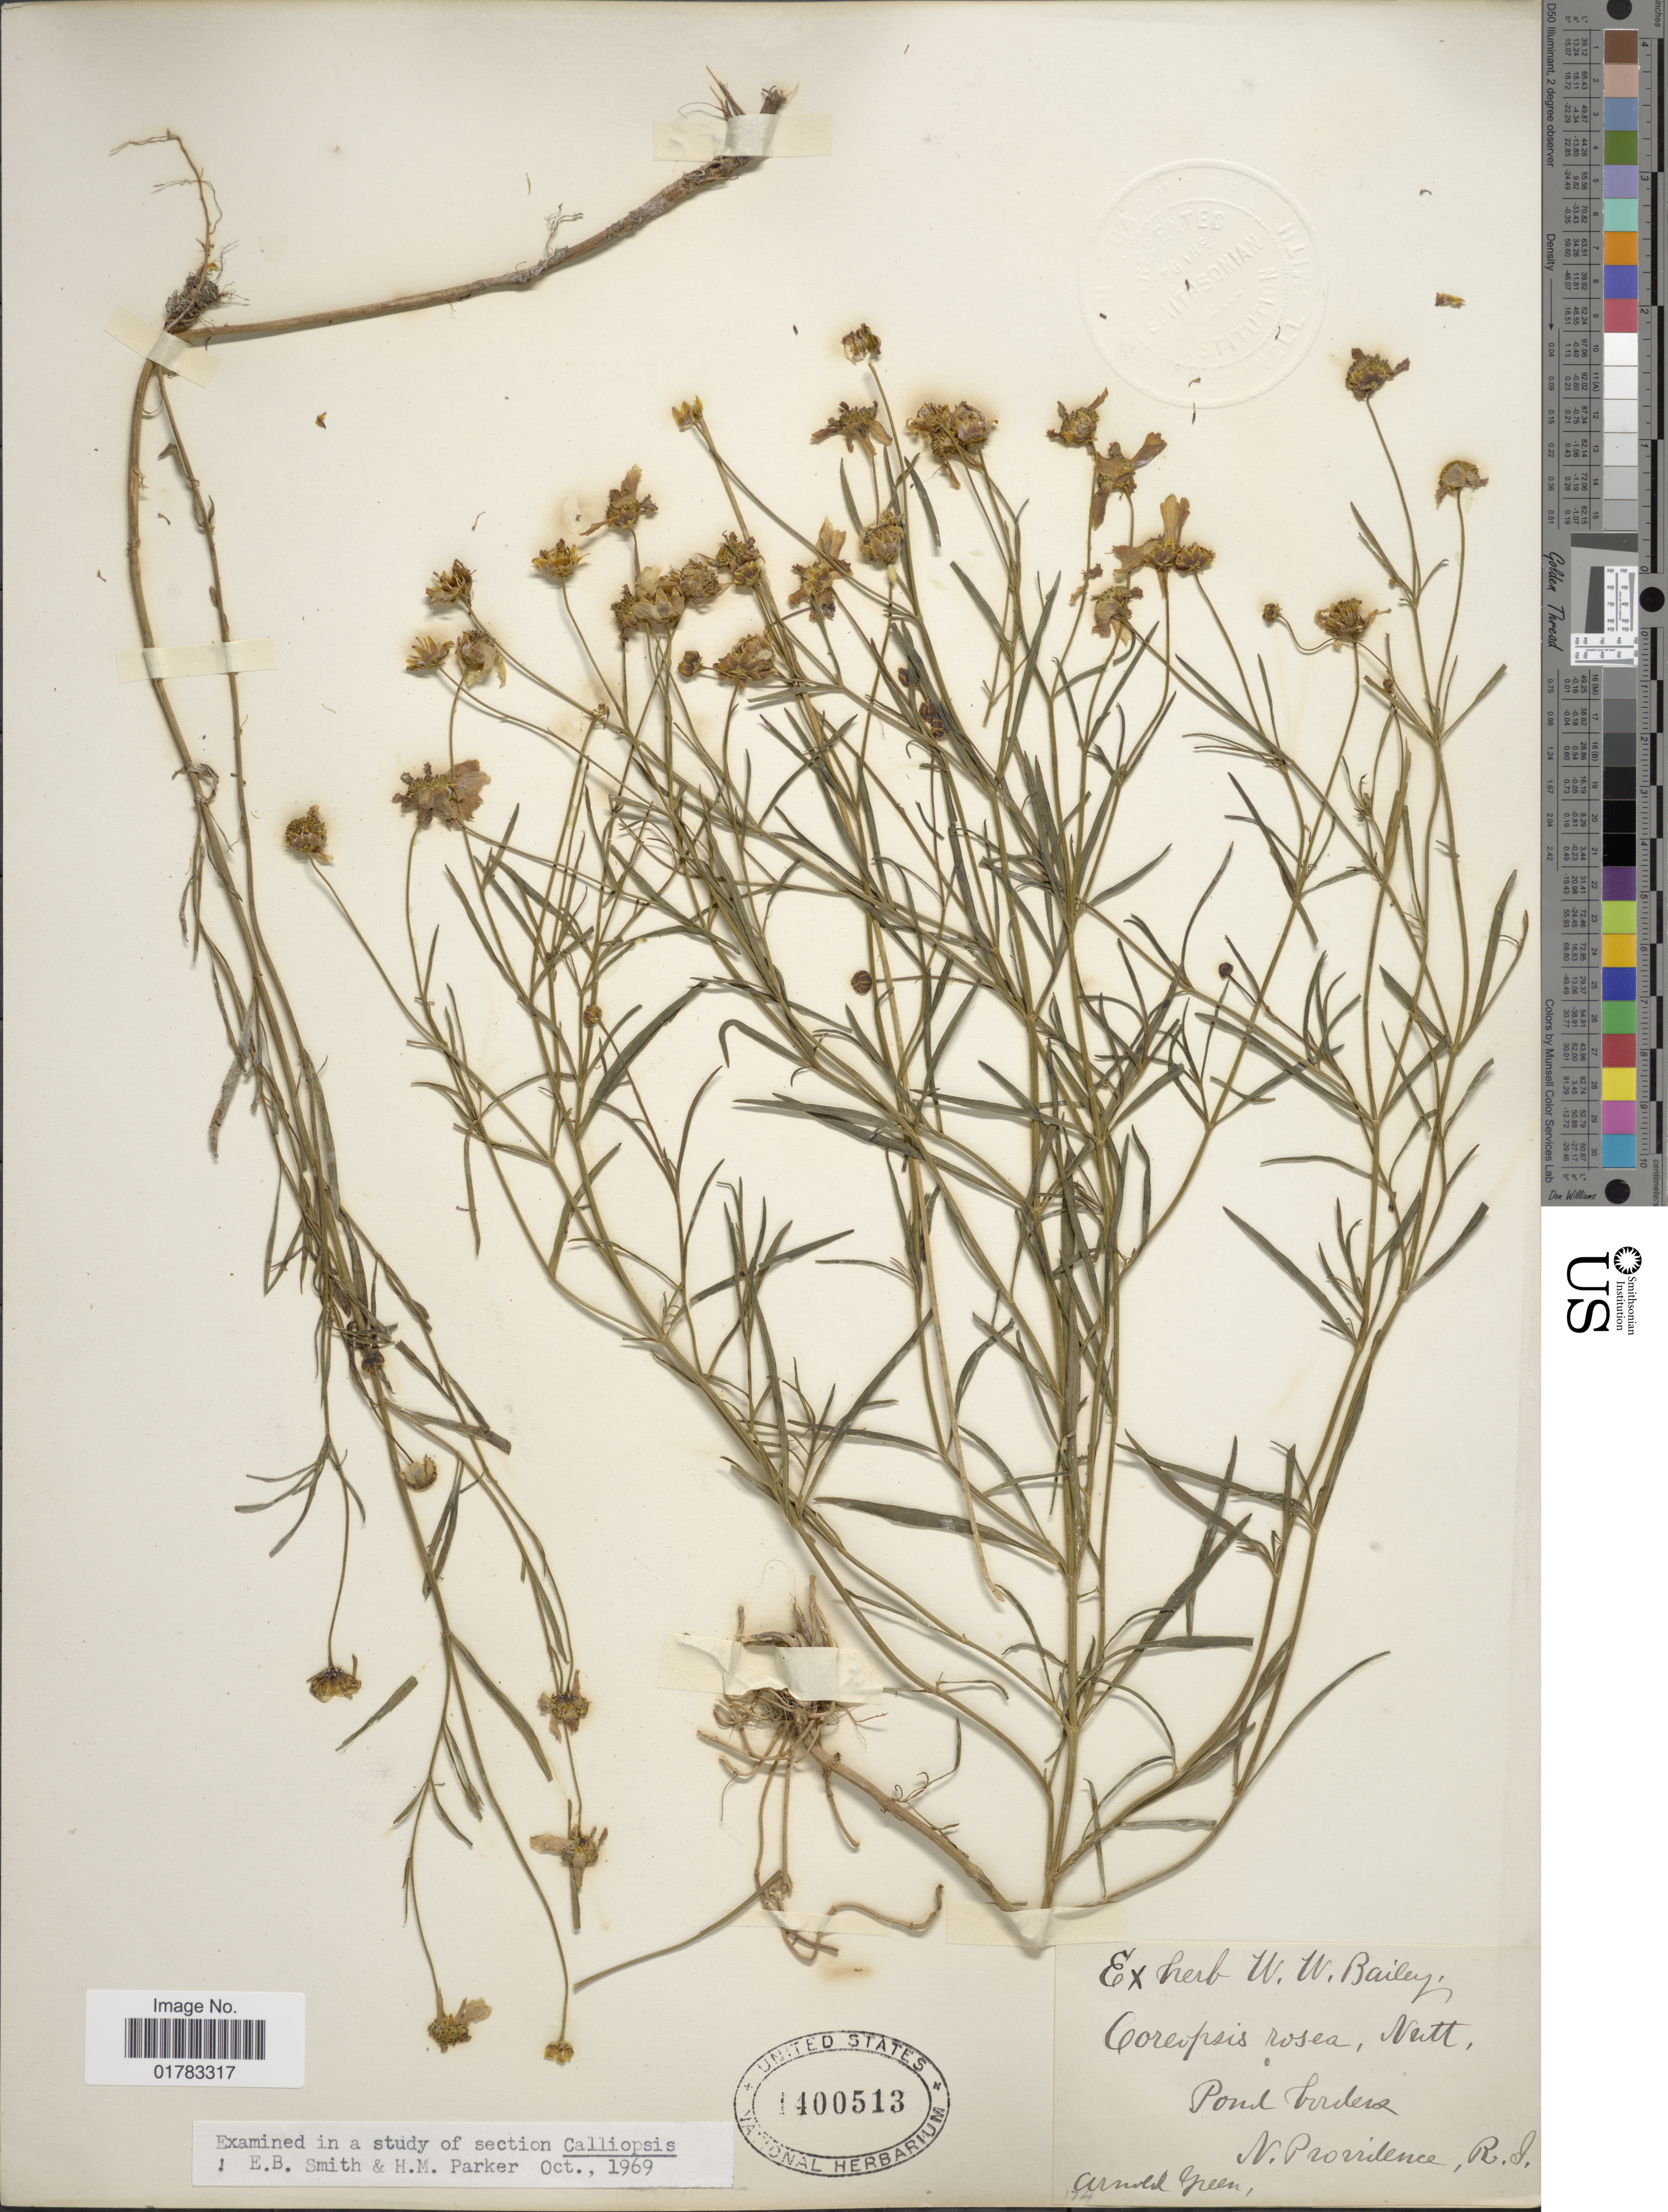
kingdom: Plantae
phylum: Tracheophyta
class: Magnoliopsida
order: Asterales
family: Asteraceae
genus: Coreopsis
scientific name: Coreopsis rosea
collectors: A. Green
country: United States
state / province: Rhode Island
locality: Pond border, N. Providence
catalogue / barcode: US 1400513